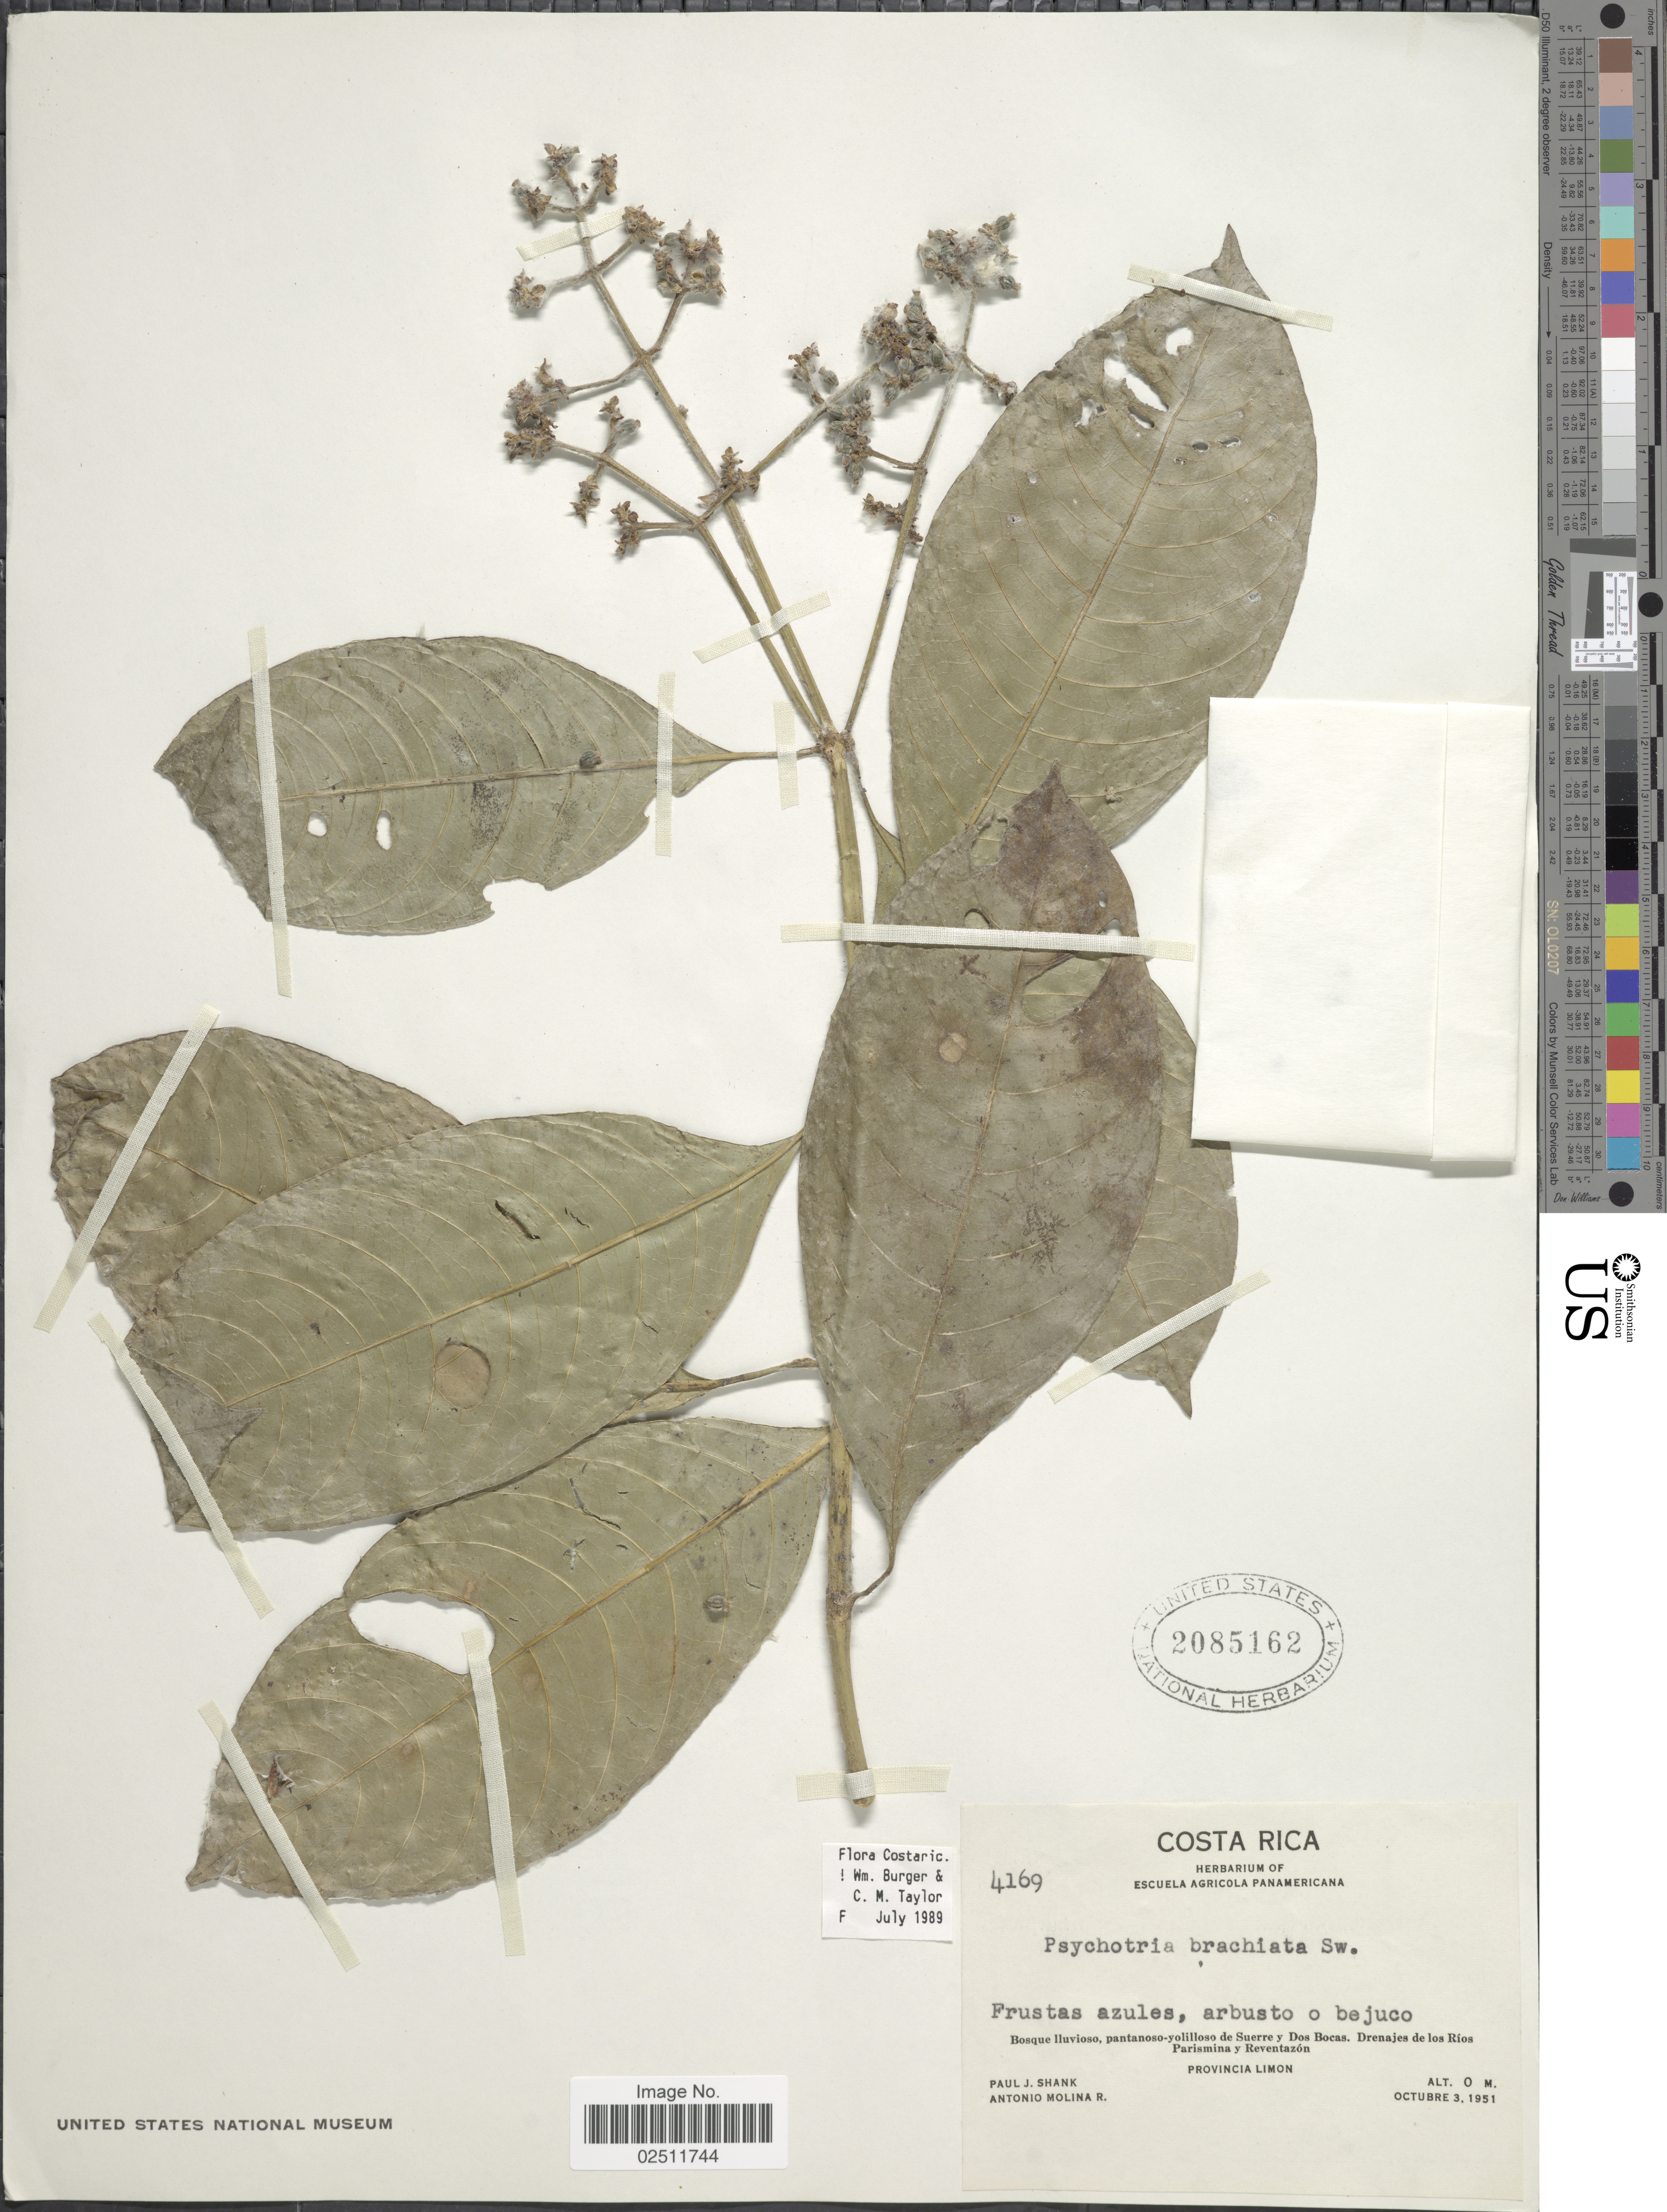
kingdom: Plantae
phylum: Tracheophyta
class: Magnoliopsida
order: Gentianales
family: Rubiaceae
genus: Psychotria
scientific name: Psychotria brachiata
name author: Sw.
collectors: P. J. Shank & A. Molina R.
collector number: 4169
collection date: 1951-10-03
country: Costa Rica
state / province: Limón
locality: Bosque Iluvioso, pantanoso-yolilloso de Suerre y Dos Bocas. Drenajes de los Rios Parismina y Reventazon.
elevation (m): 0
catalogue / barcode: US 2085162